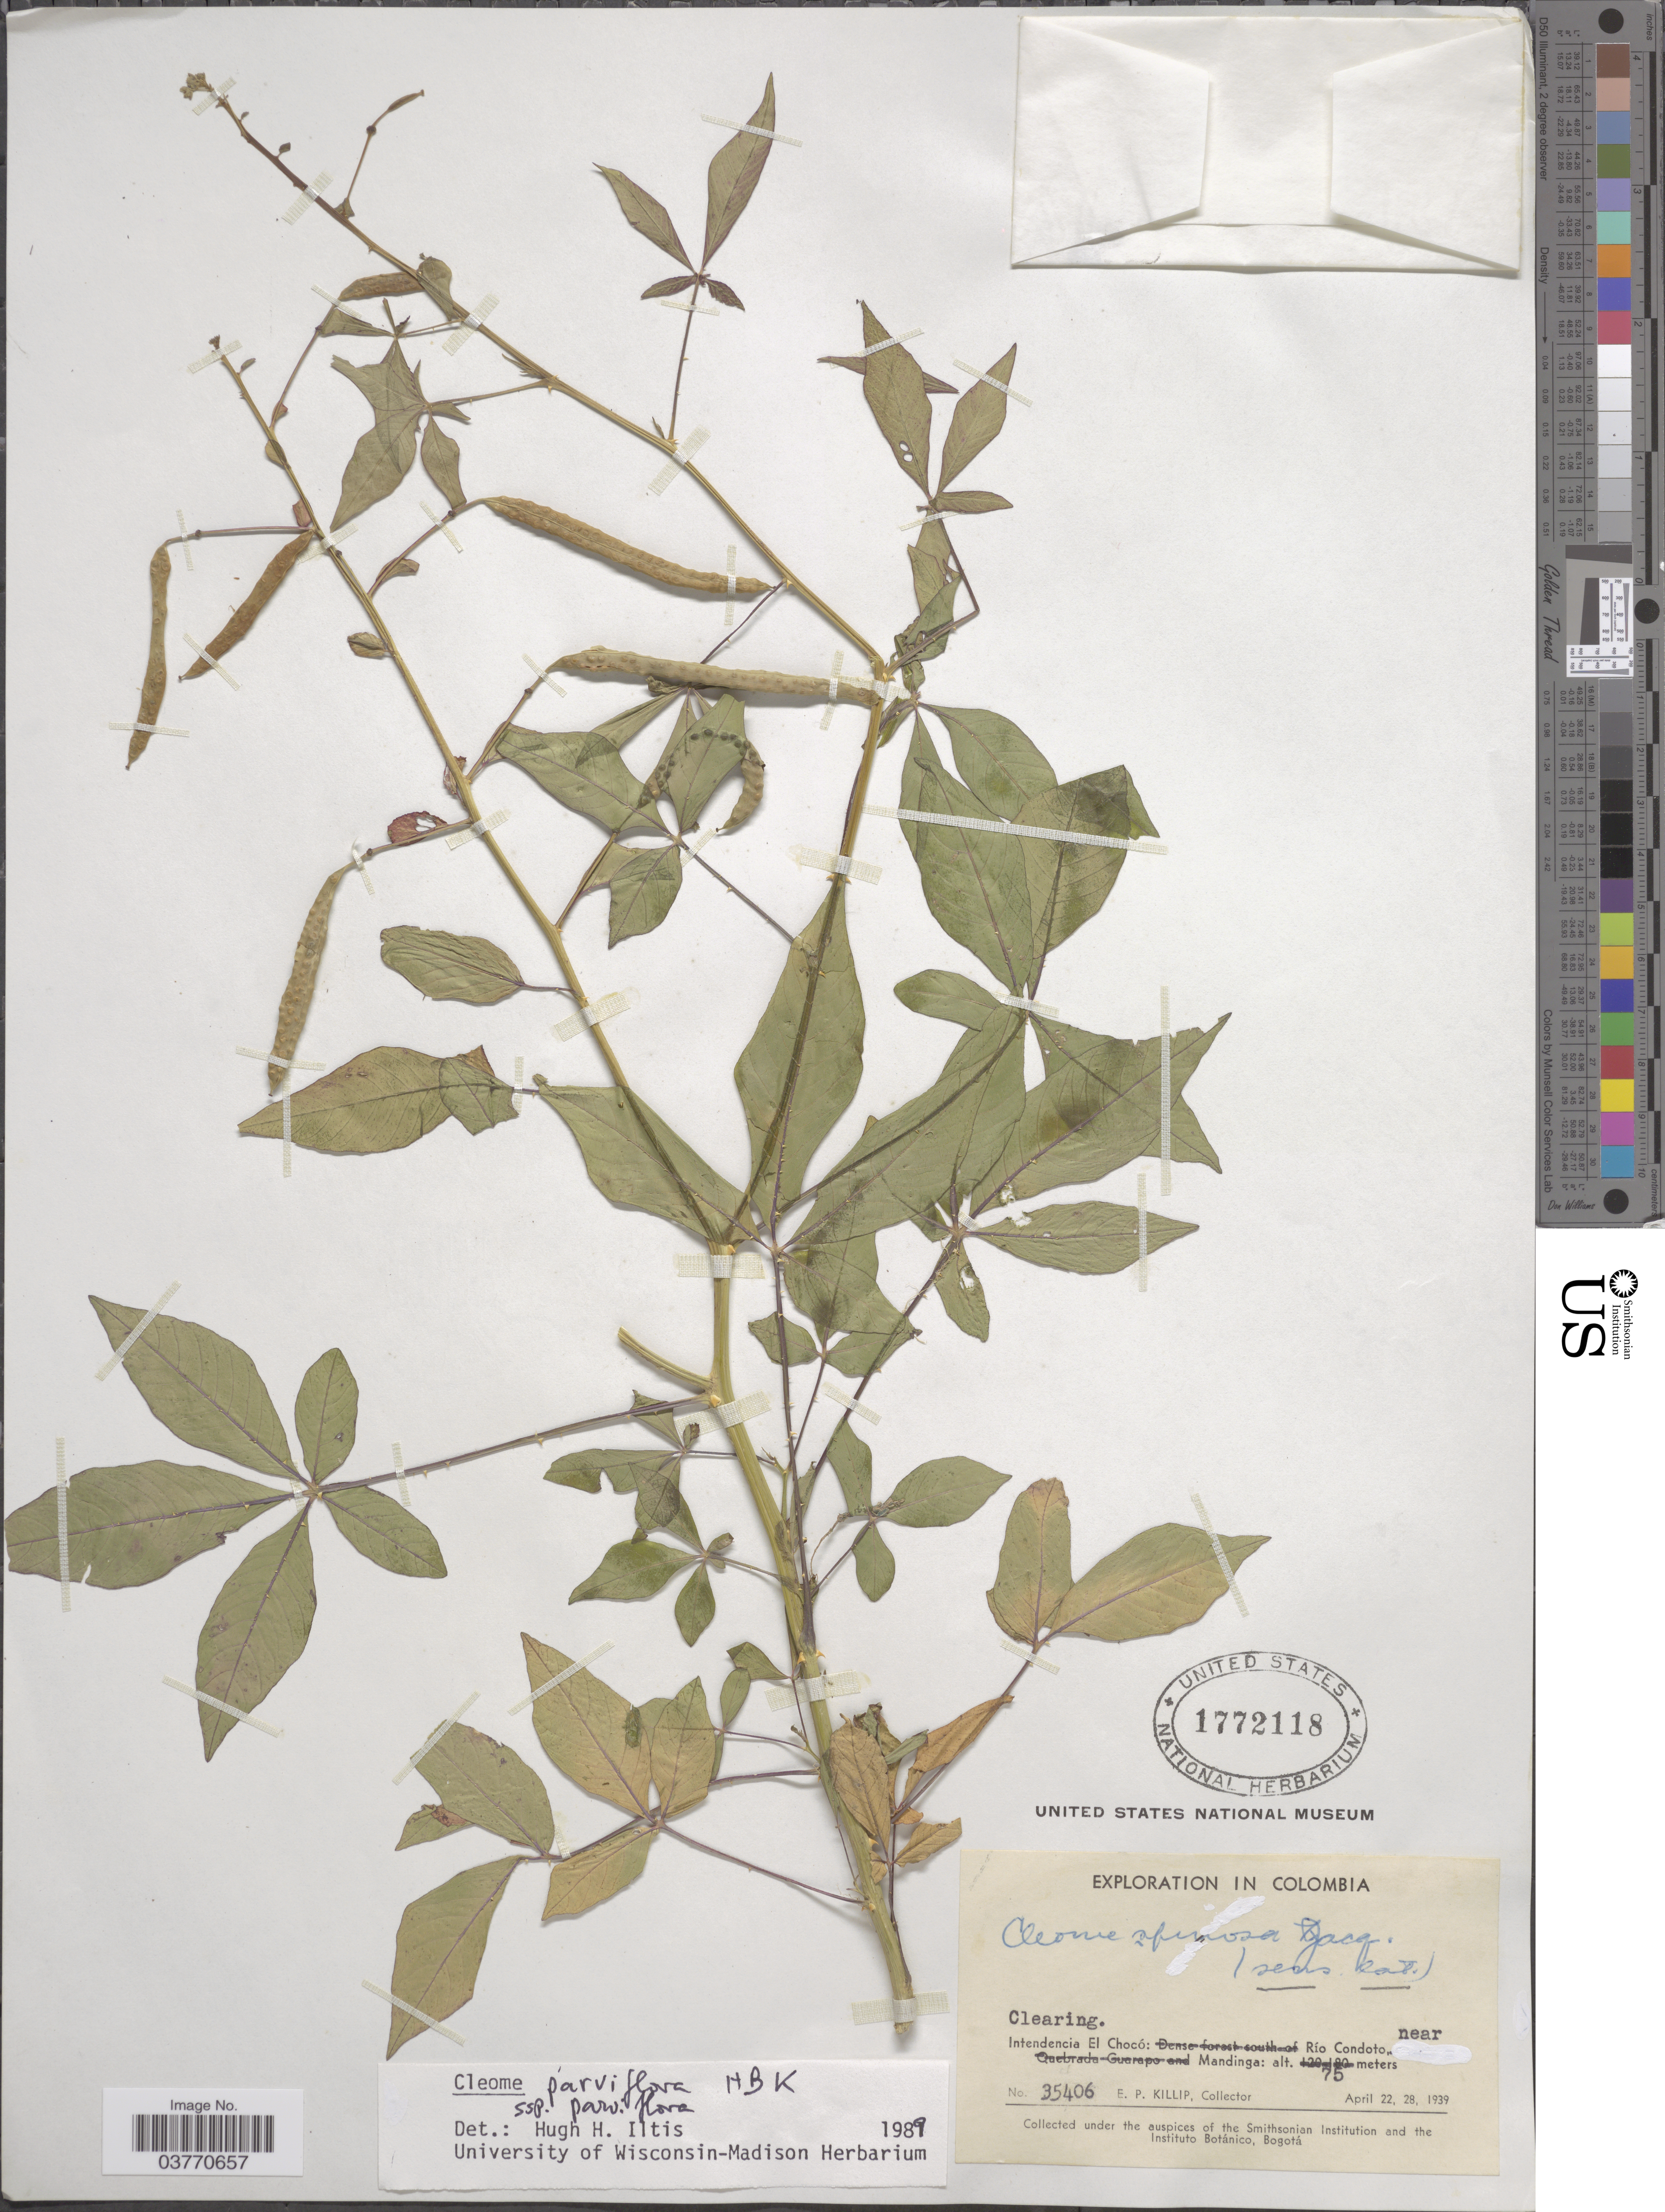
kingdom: Plantae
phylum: Tracheophyta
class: Magnoliopsida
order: Brassicales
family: Cleomaceae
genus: Tarenaya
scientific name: Tarenaya parviflora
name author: (Kunth) Iltis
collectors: E. P. Killip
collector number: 35406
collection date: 1939-04-22/1939-04-28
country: Colombia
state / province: Chocó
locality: Clearing. Intendencia El Chocó: Río Condoto near Mandinga.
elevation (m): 75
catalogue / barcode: US 1772118